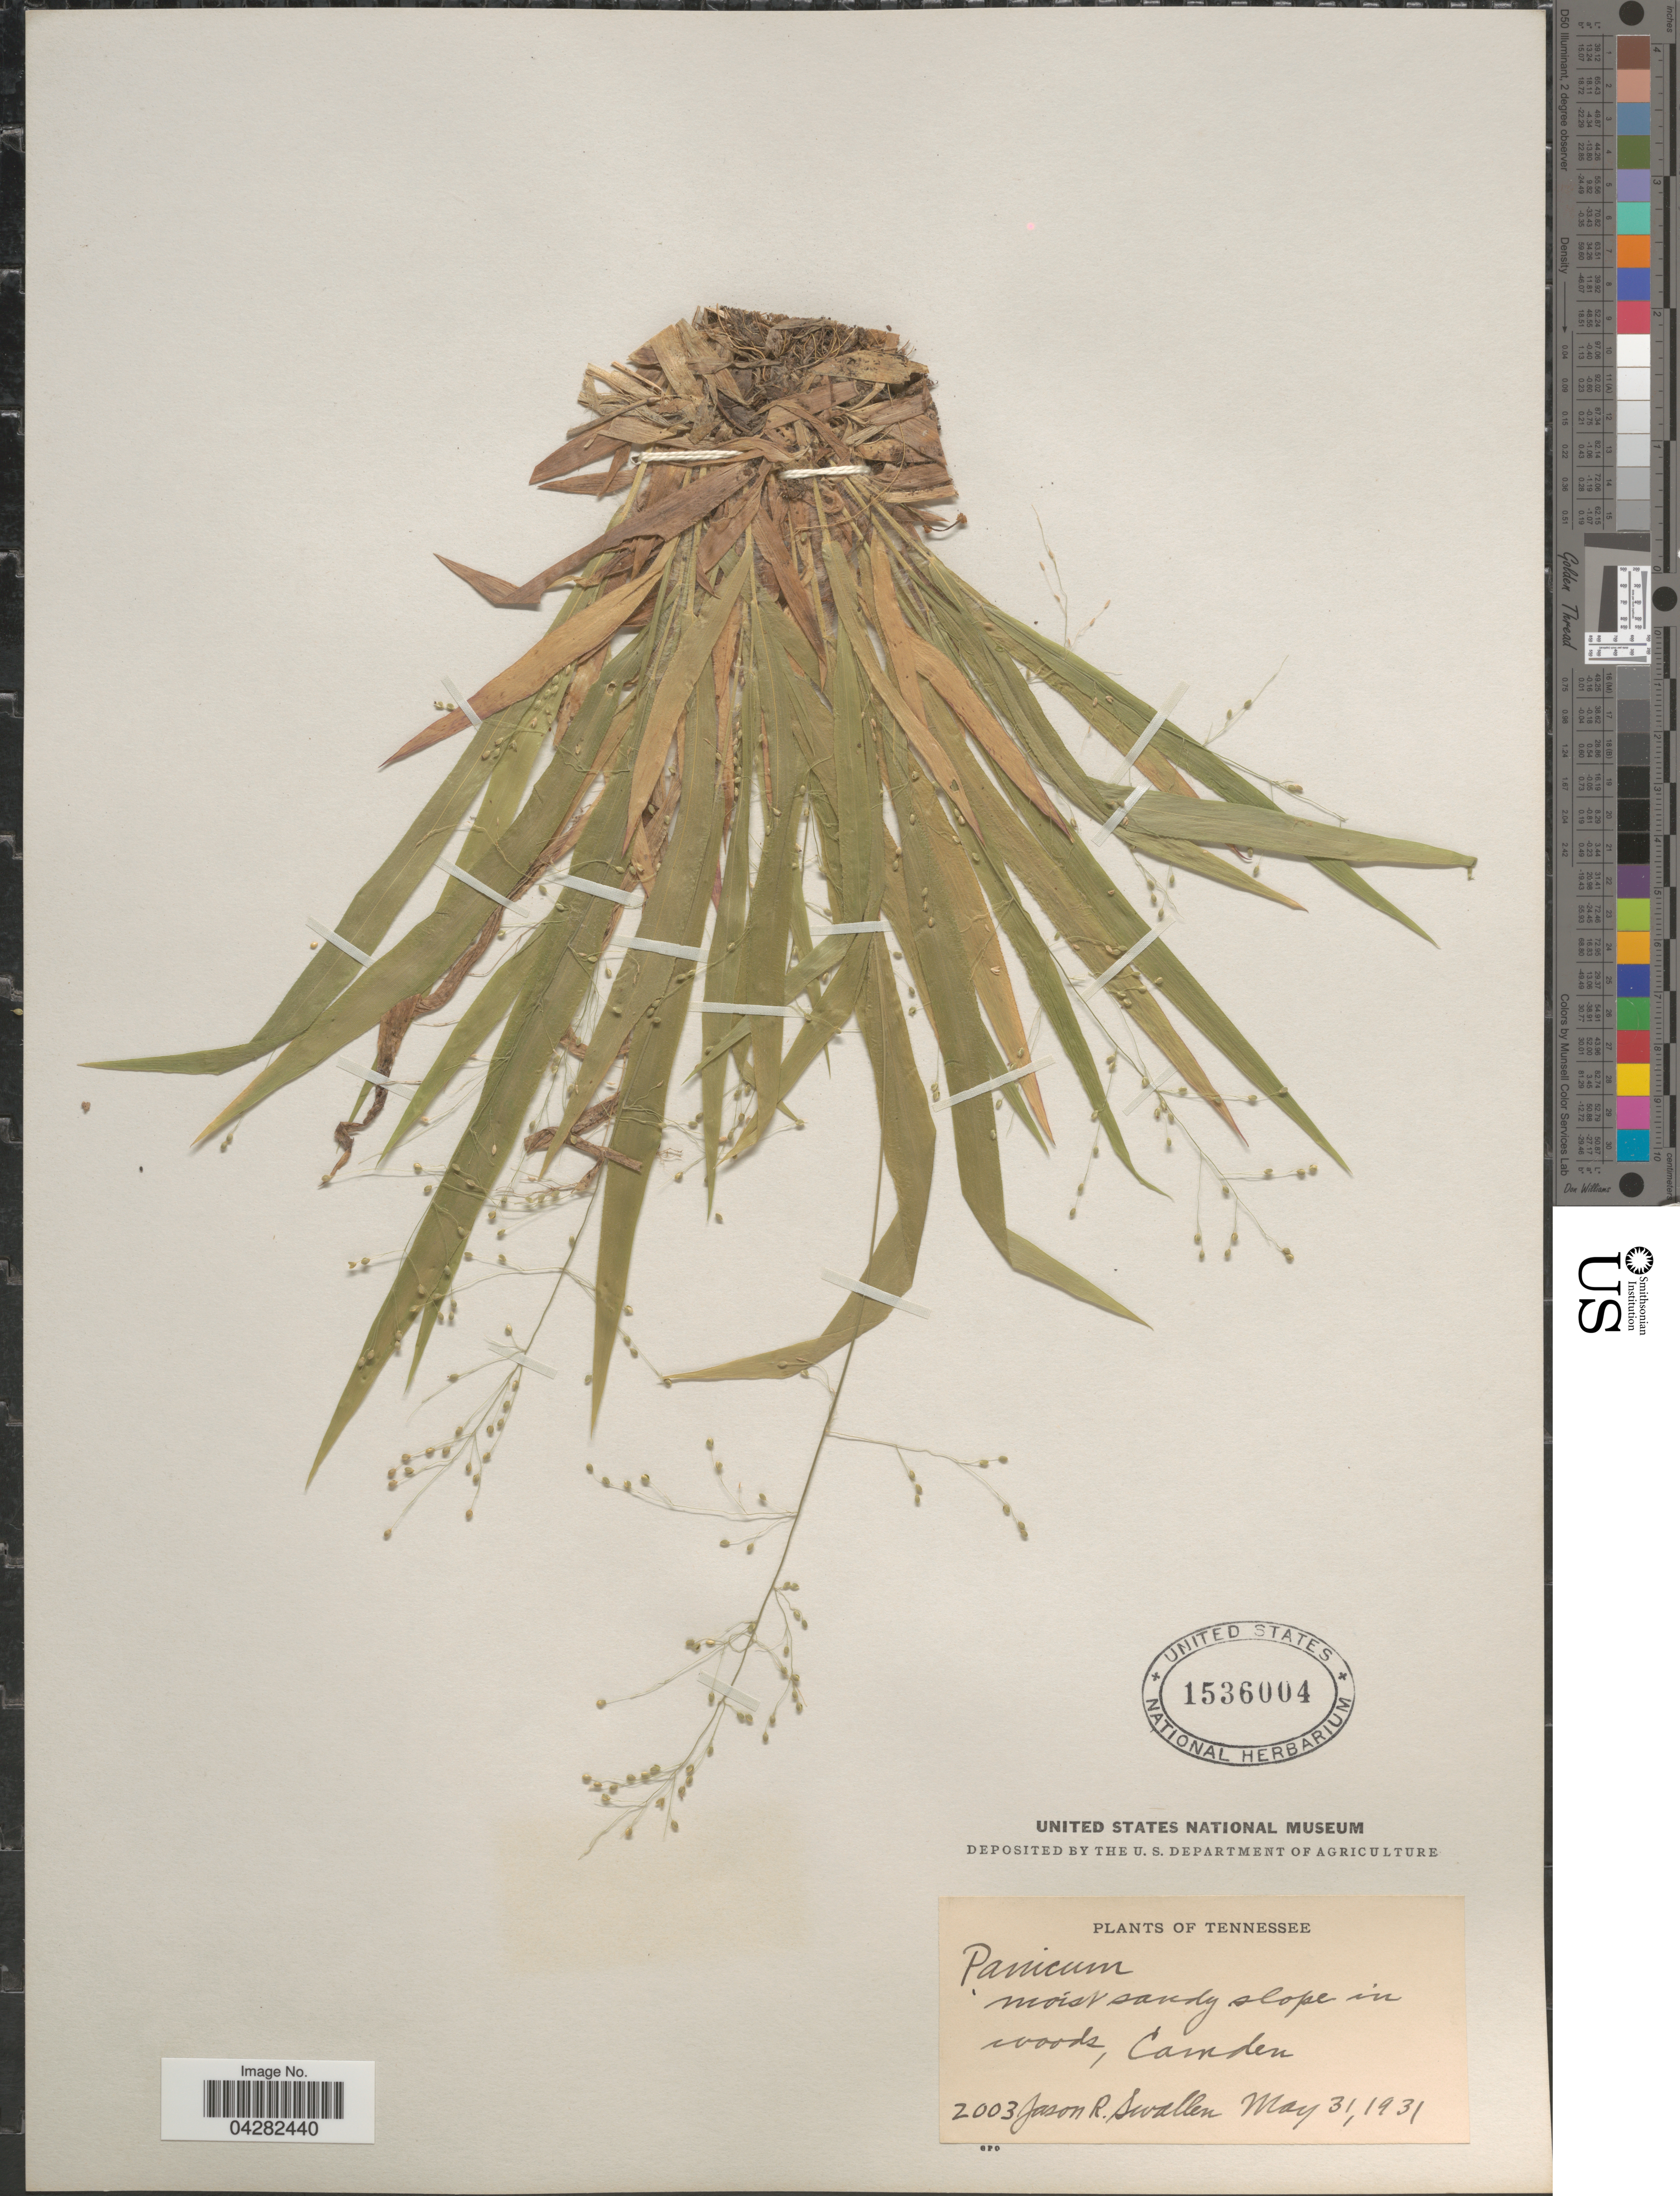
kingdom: Plantae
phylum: Tracheophyta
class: Liliopsida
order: Poales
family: Poaceae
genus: Dichanthelium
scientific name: Dichanthelium laxiflorum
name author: (Lam.) Gould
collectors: J. R. Swallen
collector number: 2003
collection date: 1931-05-31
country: United States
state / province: Tennessee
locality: Camden.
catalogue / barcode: US 1536004